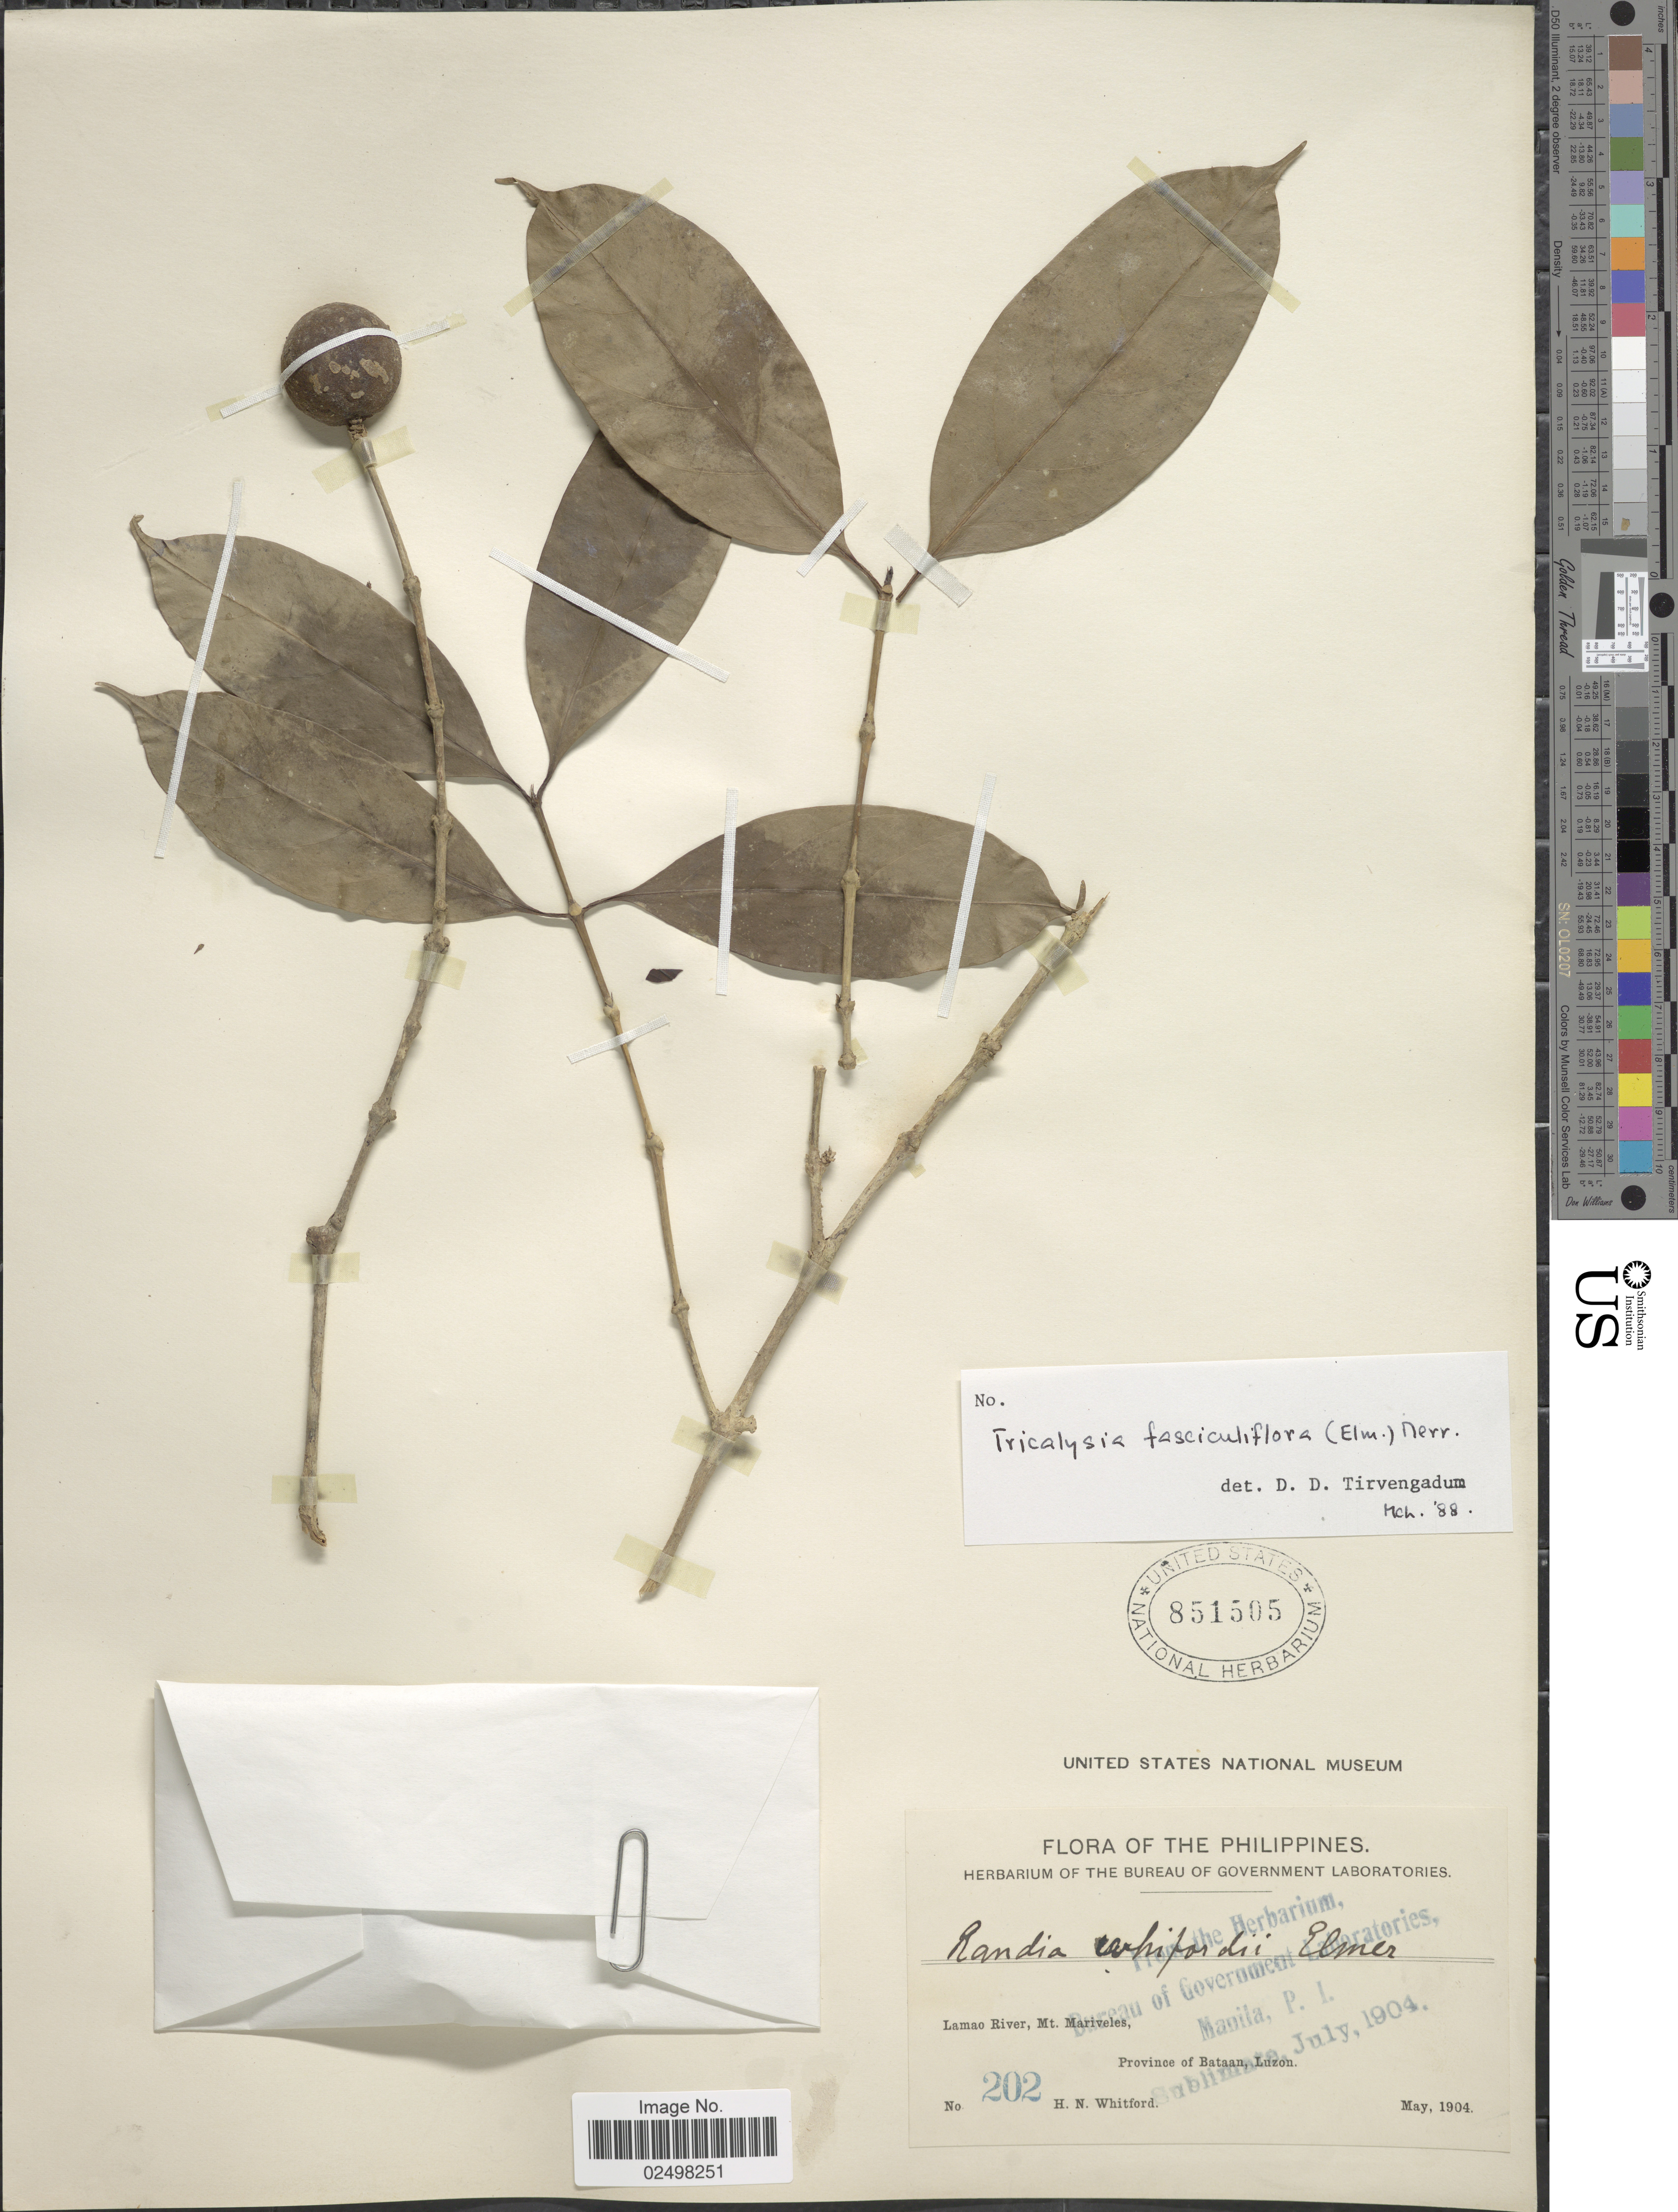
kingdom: Plantae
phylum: Tracheophyta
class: Magnoliopsida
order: Gentianales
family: Rubiaceae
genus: Tricalysia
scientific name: Tricalysia fasciculiflora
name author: (Elmer) Merr.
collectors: H. N. Whitford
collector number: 202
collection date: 1904-05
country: Philippines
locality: Lamao River, Mt. Mariveles. Province of Bataan, Luzon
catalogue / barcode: US 851505